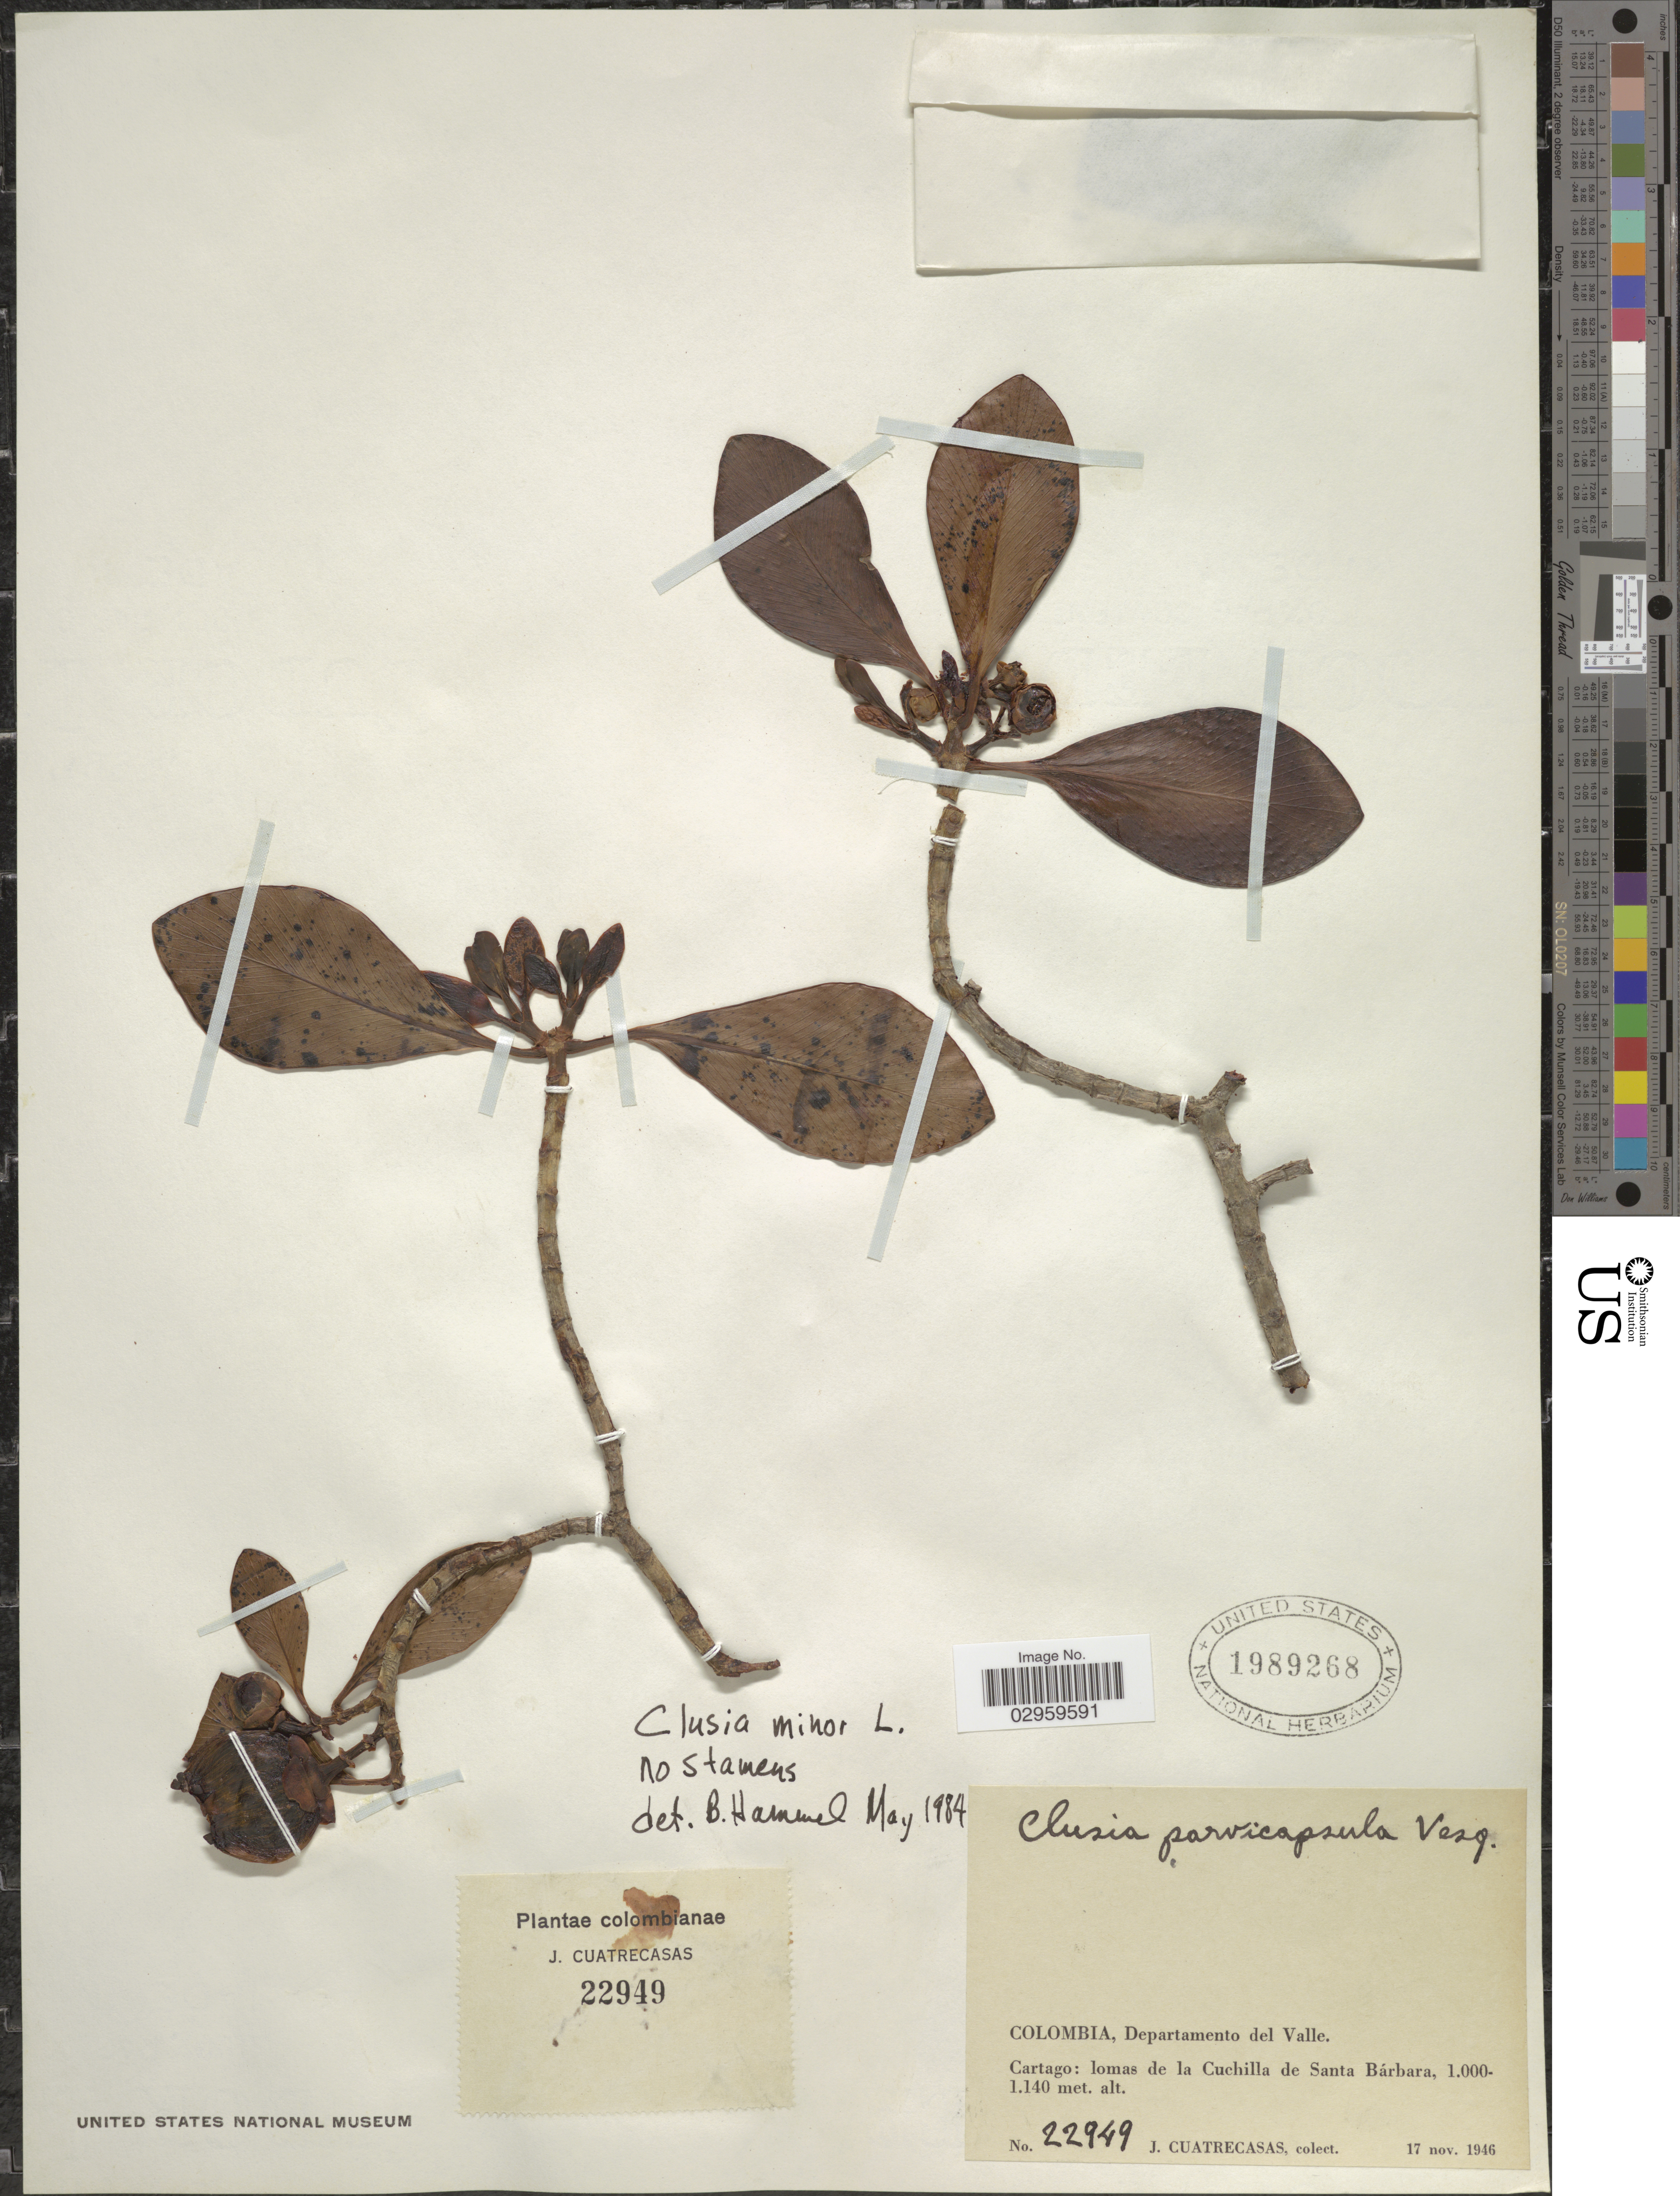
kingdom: Plantae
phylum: Tracheophyta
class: Magnoliopsida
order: Malpighiales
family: Clusiaceae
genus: Clusia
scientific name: Clusia minor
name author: L.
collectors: J. Cuatrecasas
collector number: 22949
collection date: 1946-11-17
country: Colombia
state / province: Valle del Cauca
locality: Departamento del Valle. Cartago: lomas de la Cuchilla de Santa Bárbara.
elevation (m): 1000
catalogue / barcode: US 1989268